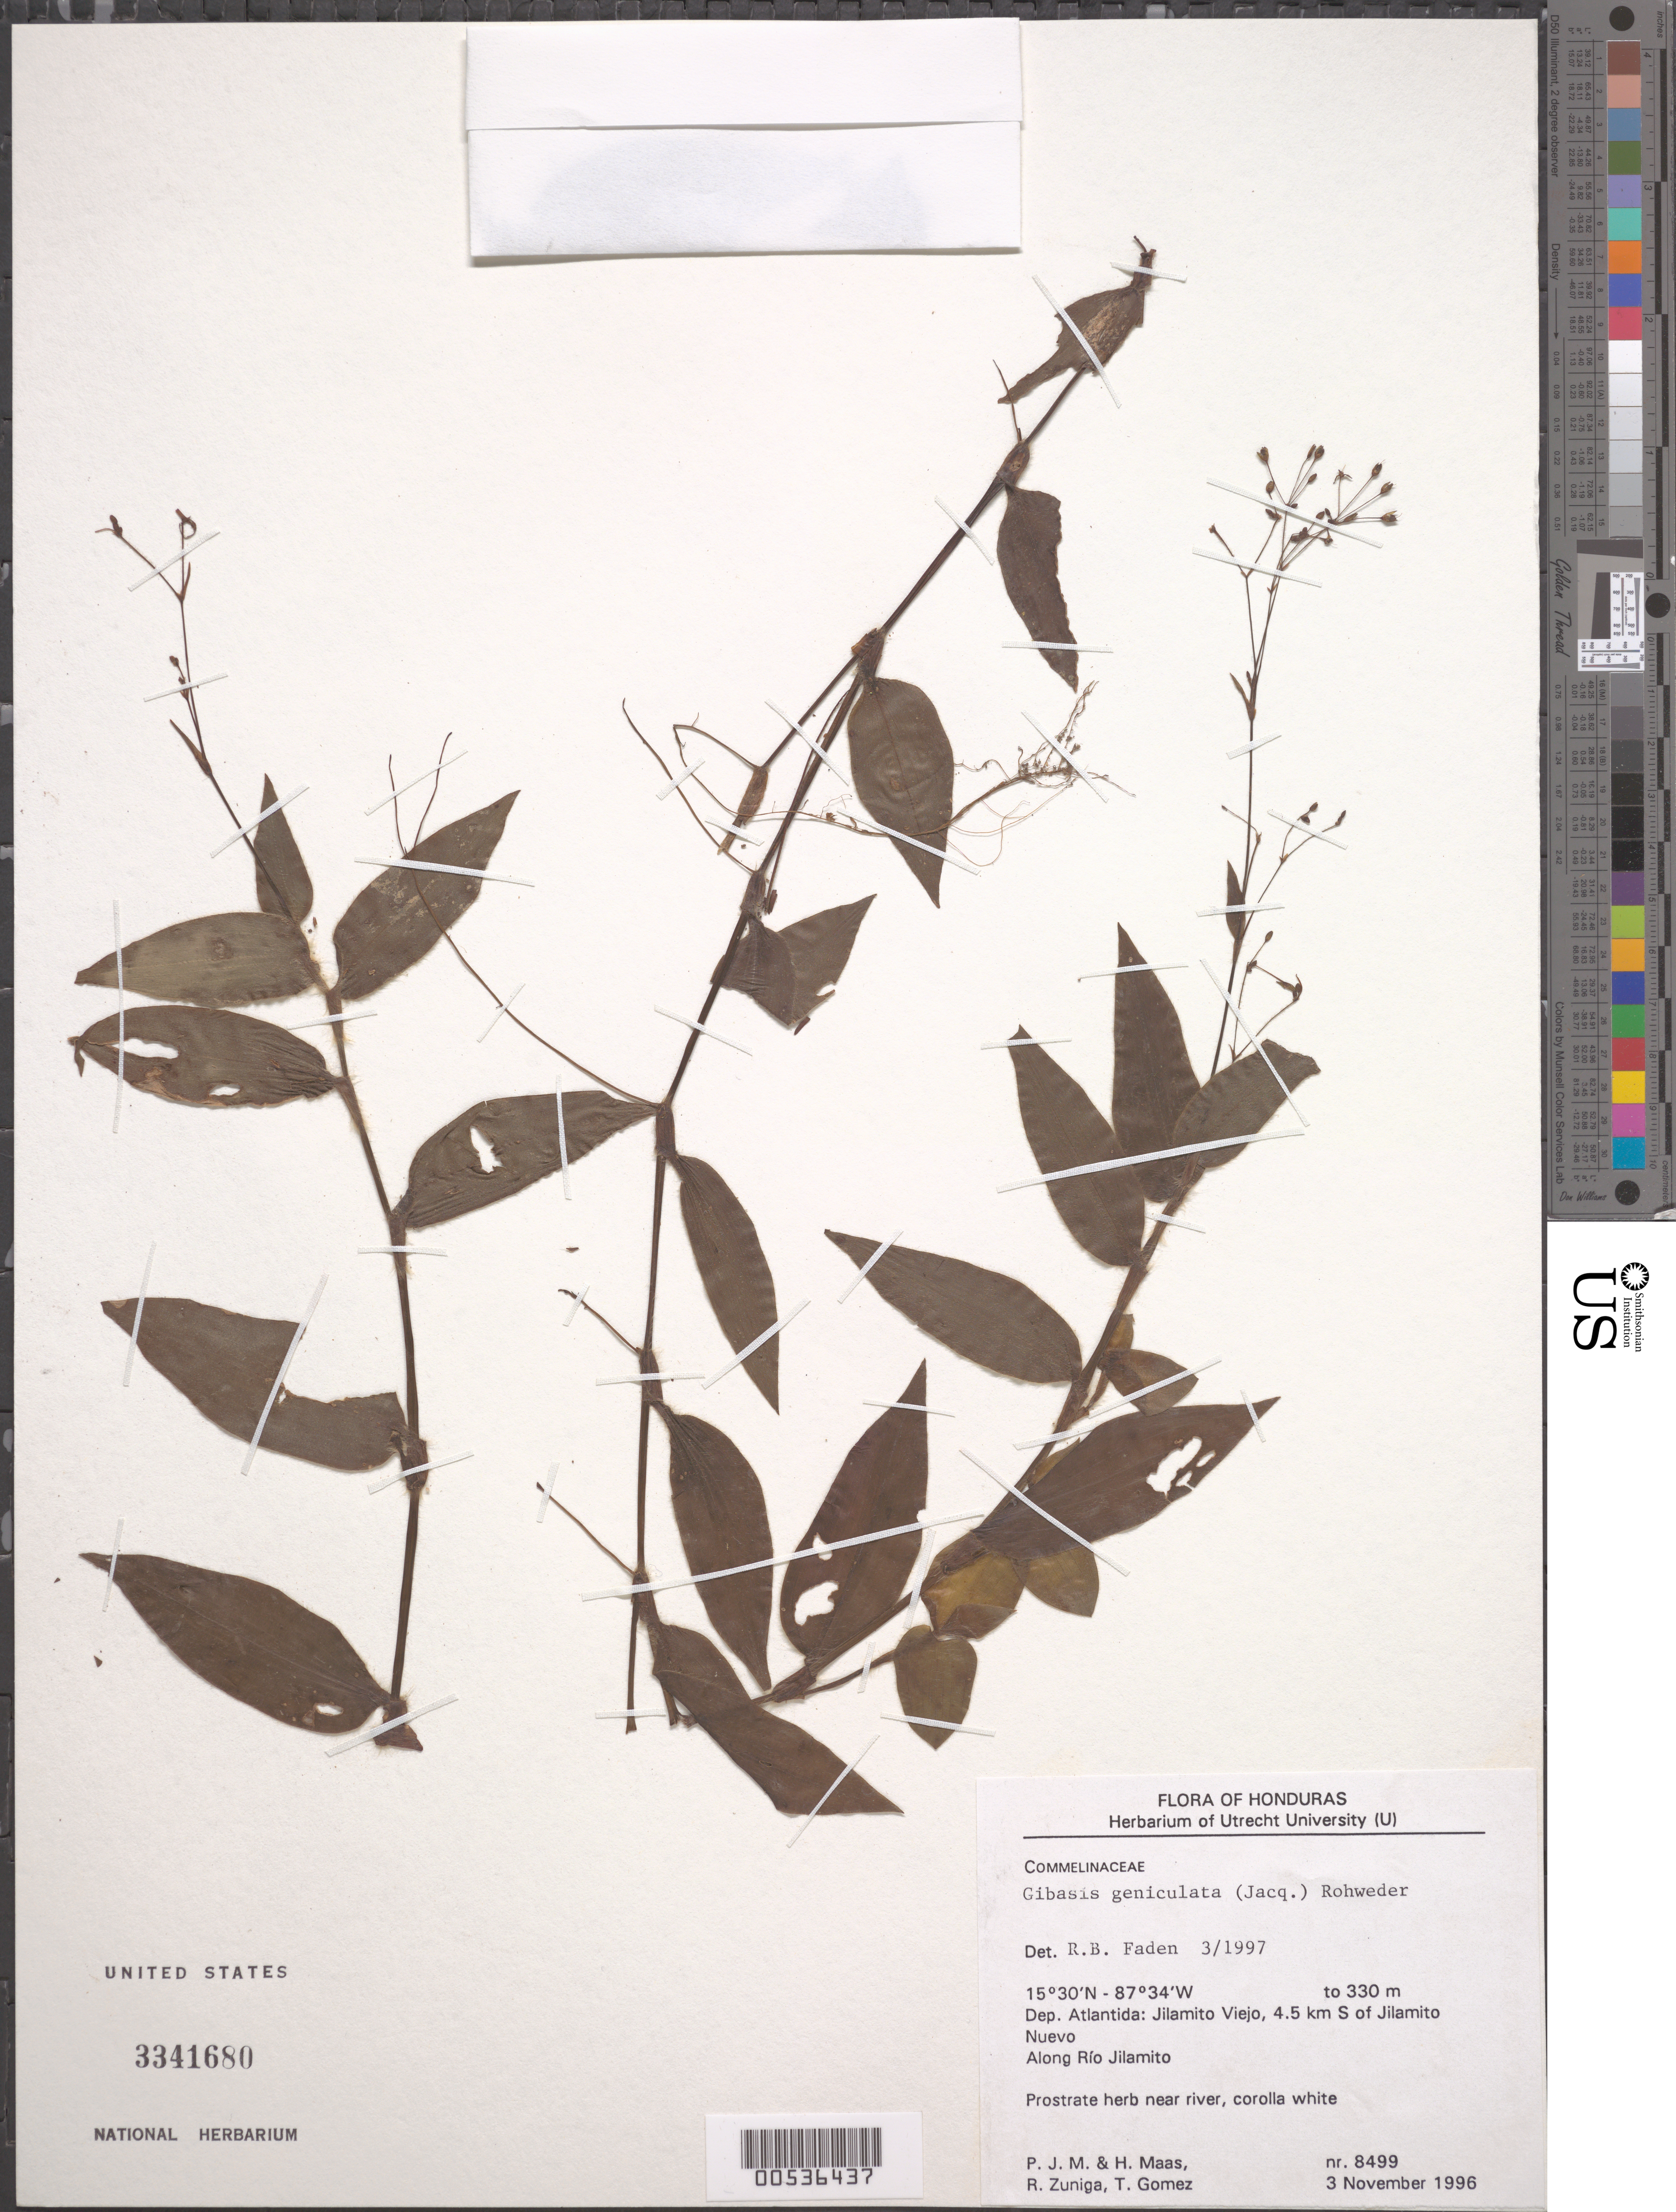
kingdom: Plantae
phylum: Tracheophyta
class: Liliopsida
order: Commelinales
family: Commelinaceae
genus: Gibasis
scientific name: Gibasis geniculata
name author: (Jacq.) Rohweder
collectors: P. Maas, H. Maas van de Kamer, R. Zuniga & T. Gomez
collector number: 8499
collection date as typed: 03 Nov 1996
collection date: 1996-11-03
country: Honduras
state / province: Atlántida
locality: Jilamito Viejo, S of Jilamito Nuevo, along Rio Jilalamio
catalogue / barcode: US 3341680